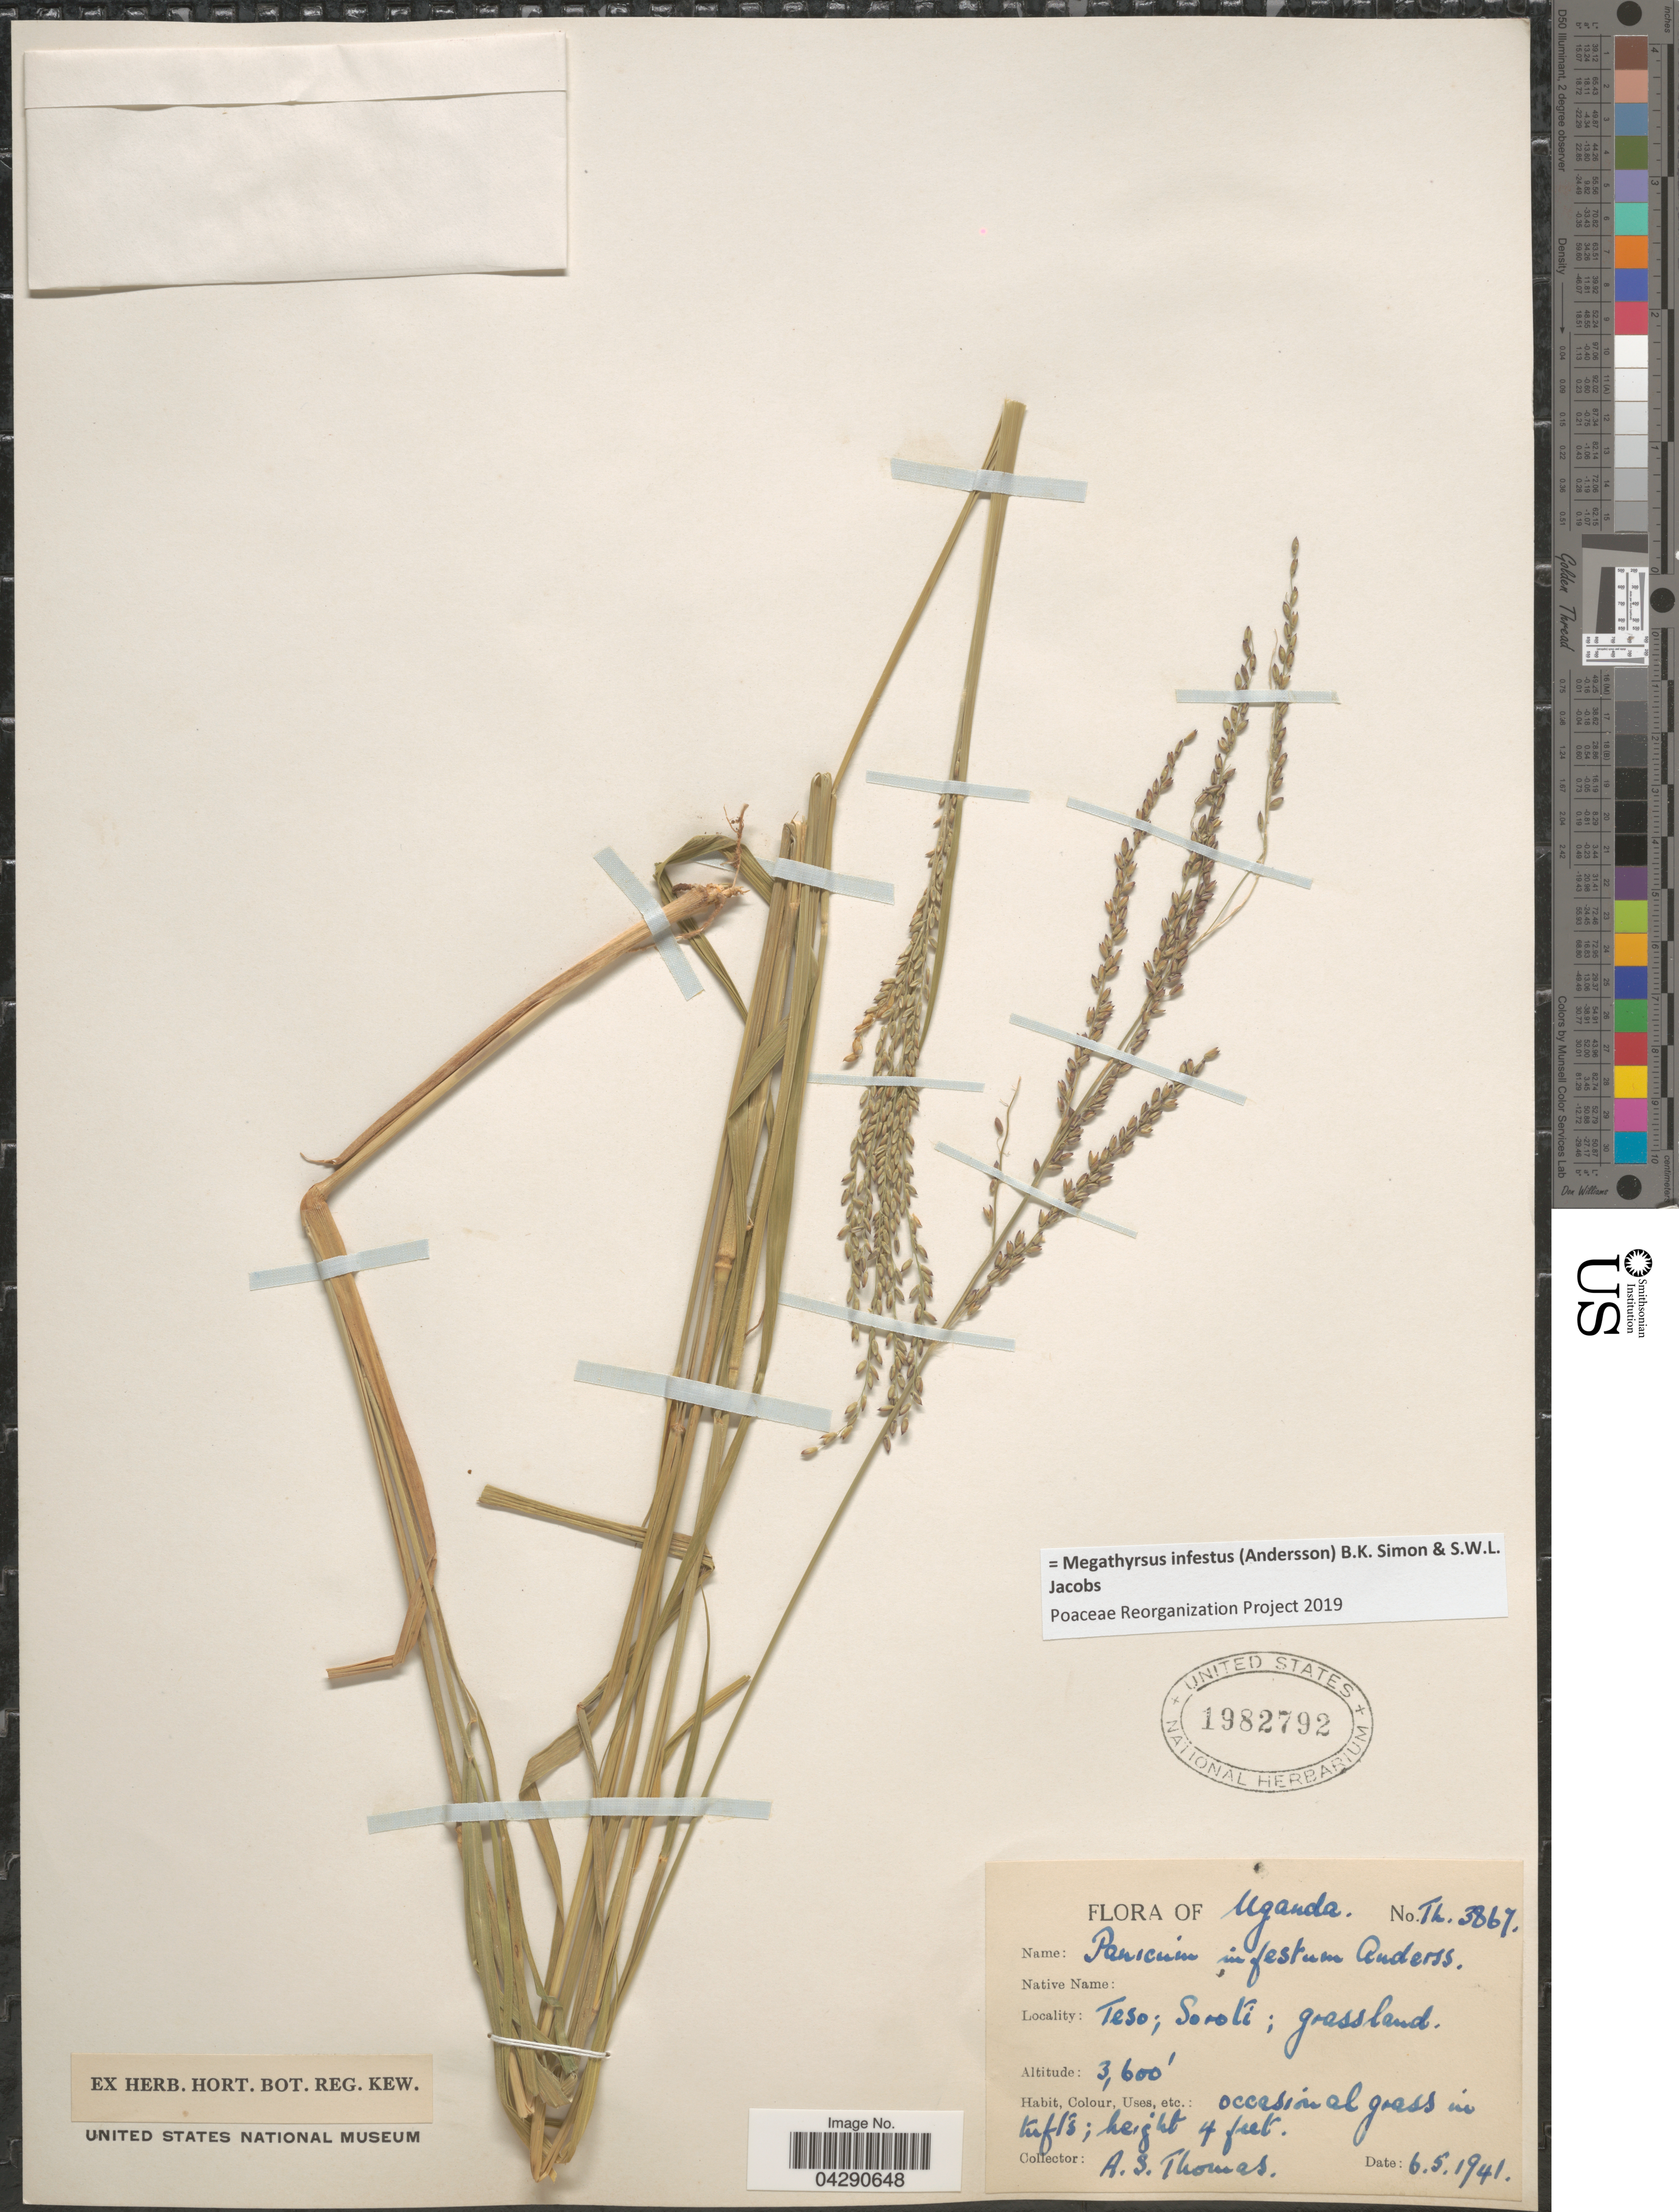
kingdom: Plantae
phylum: Tracheophyta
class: Liliopsida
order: Poales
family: Poaceae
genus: Megathyrsus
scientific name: Megathyrsus infestus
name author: (Peters) B.K. Simon & S.W.L. Jacobs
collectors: A. Thomas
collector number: Th.3867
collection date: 1941-05-06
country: Uganda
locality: Teso; Soroti.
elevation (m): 1097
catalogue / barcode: US 1982792